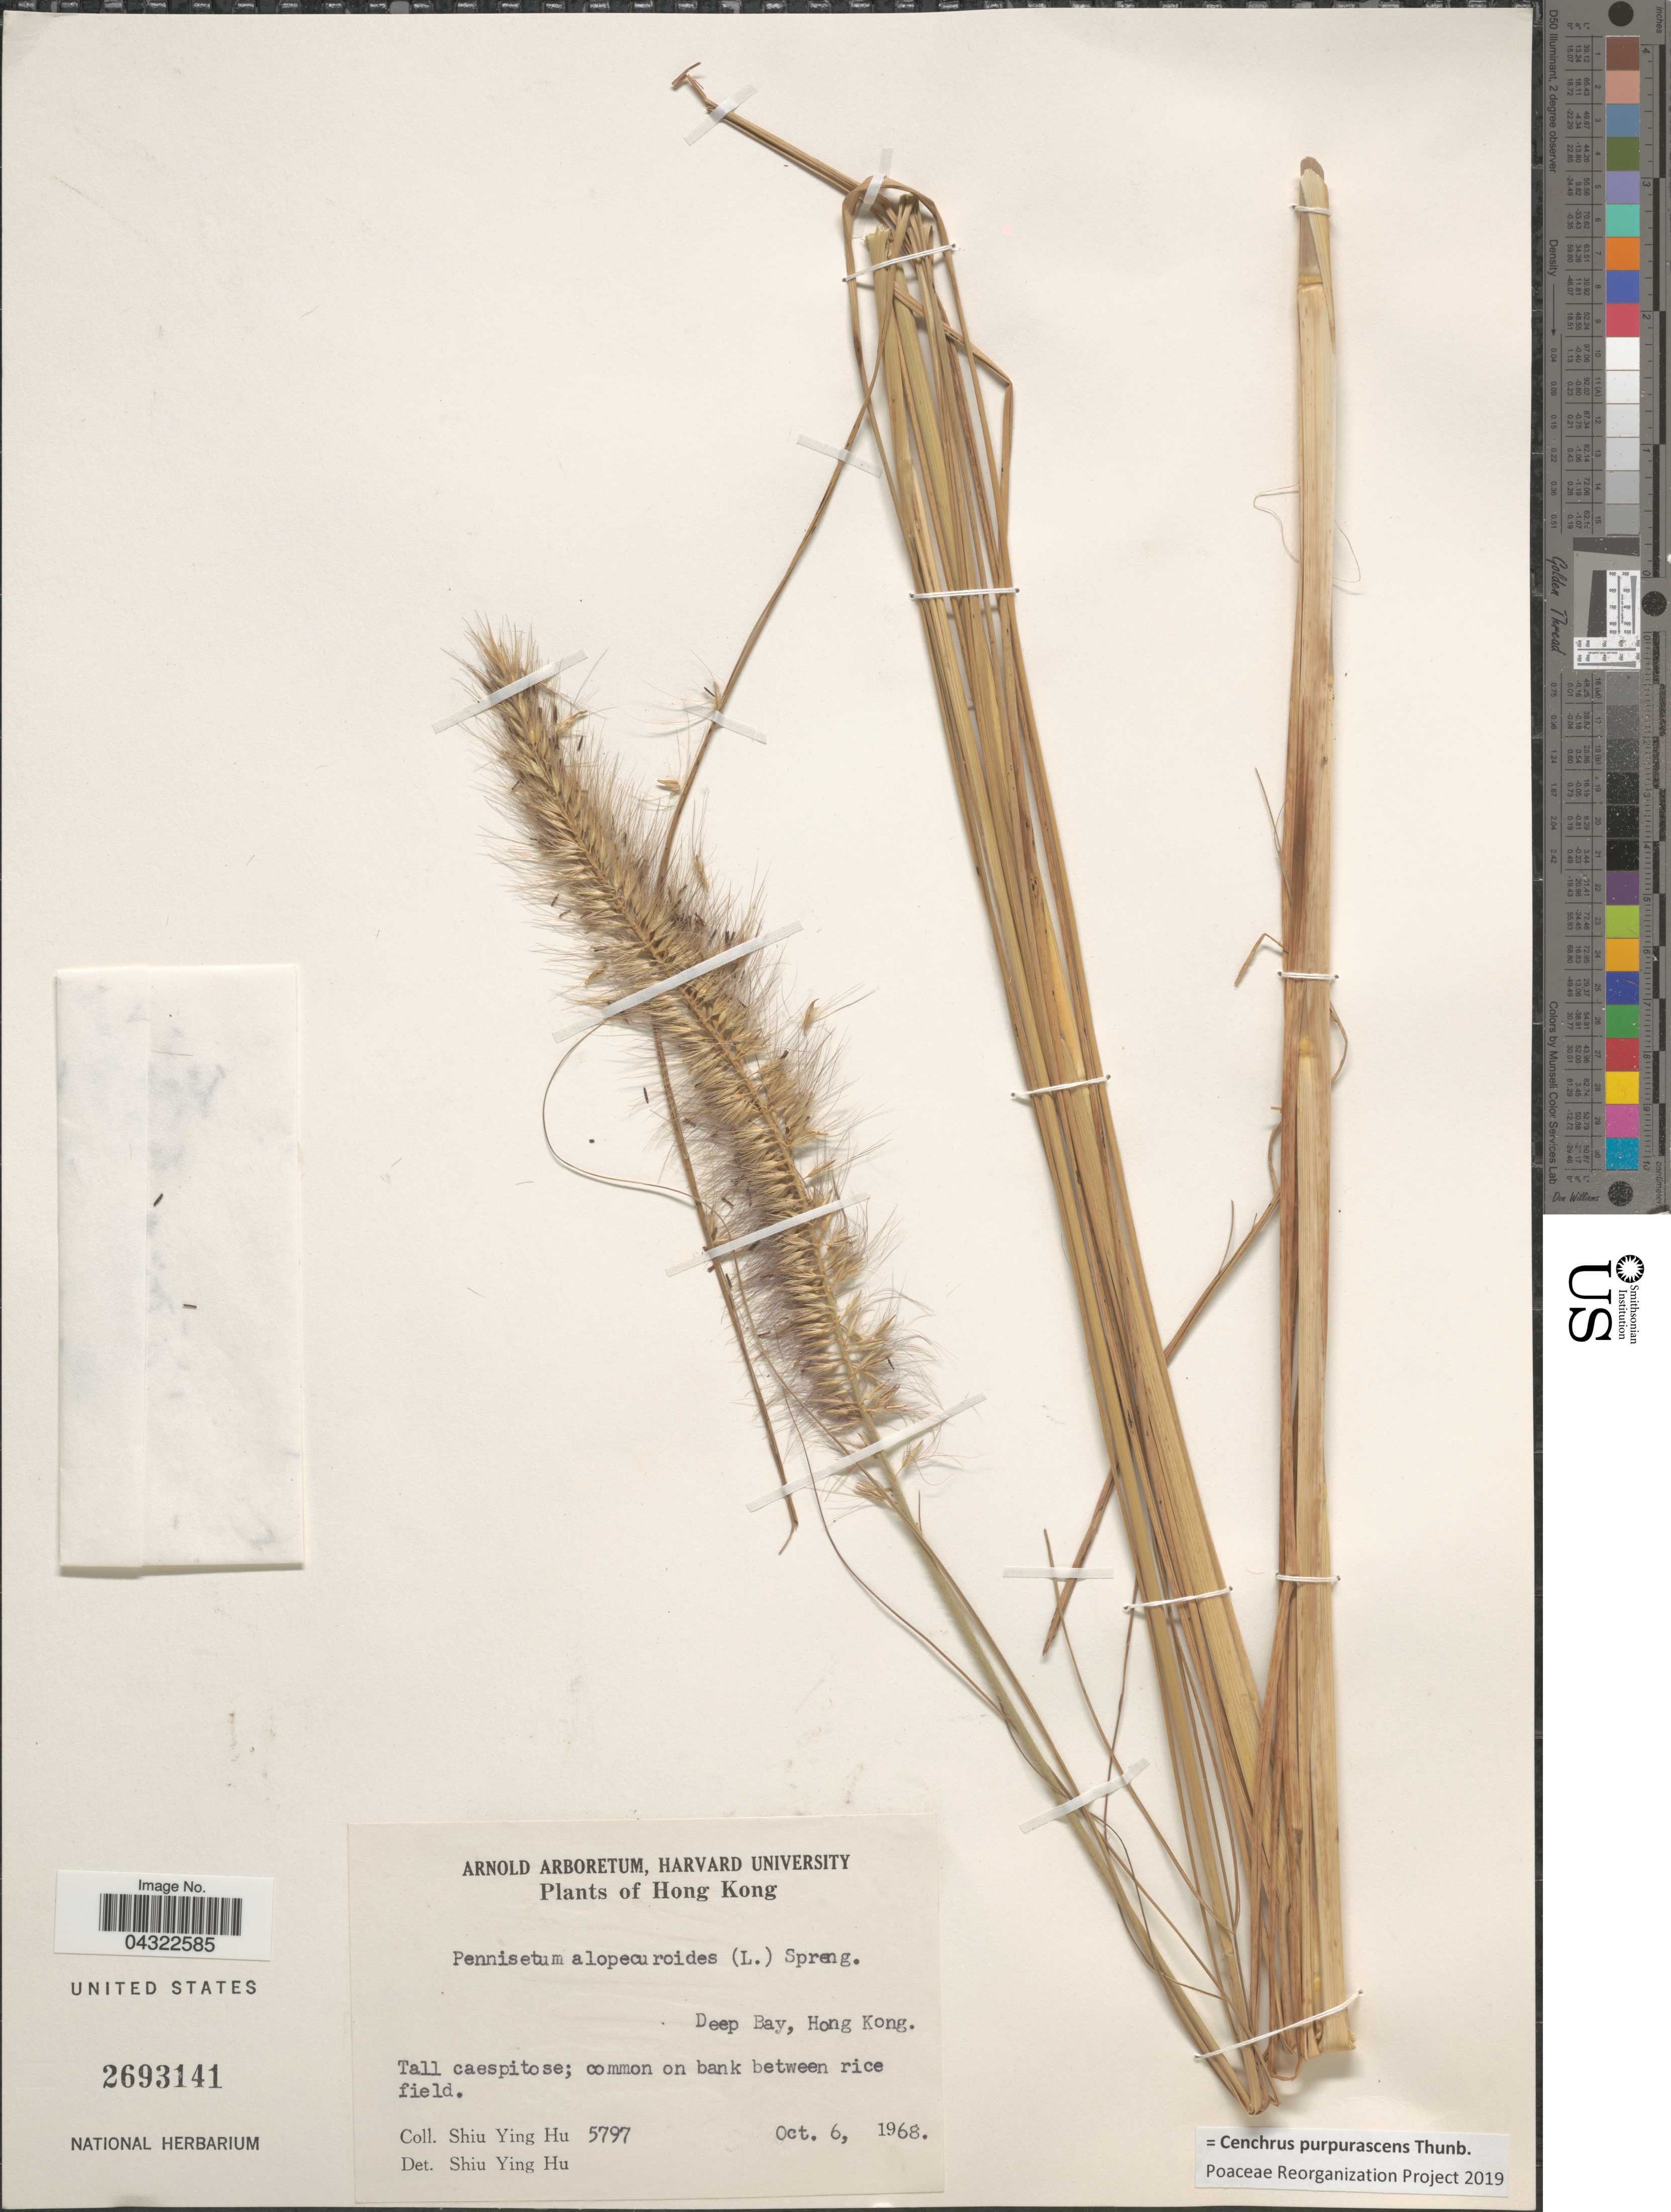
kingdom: Plantae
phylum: Tracheophyta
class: Liliopsida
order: Poales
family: Poaceae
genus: Cenchrus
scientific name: Cenchrus purpurascens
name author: Thunb.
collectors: S. Y. Hu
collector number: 5797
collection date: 1968-10-06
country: China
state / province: Hong Kong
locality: Deep Bay. Common on bank between rice field.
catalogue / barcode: US 2693141